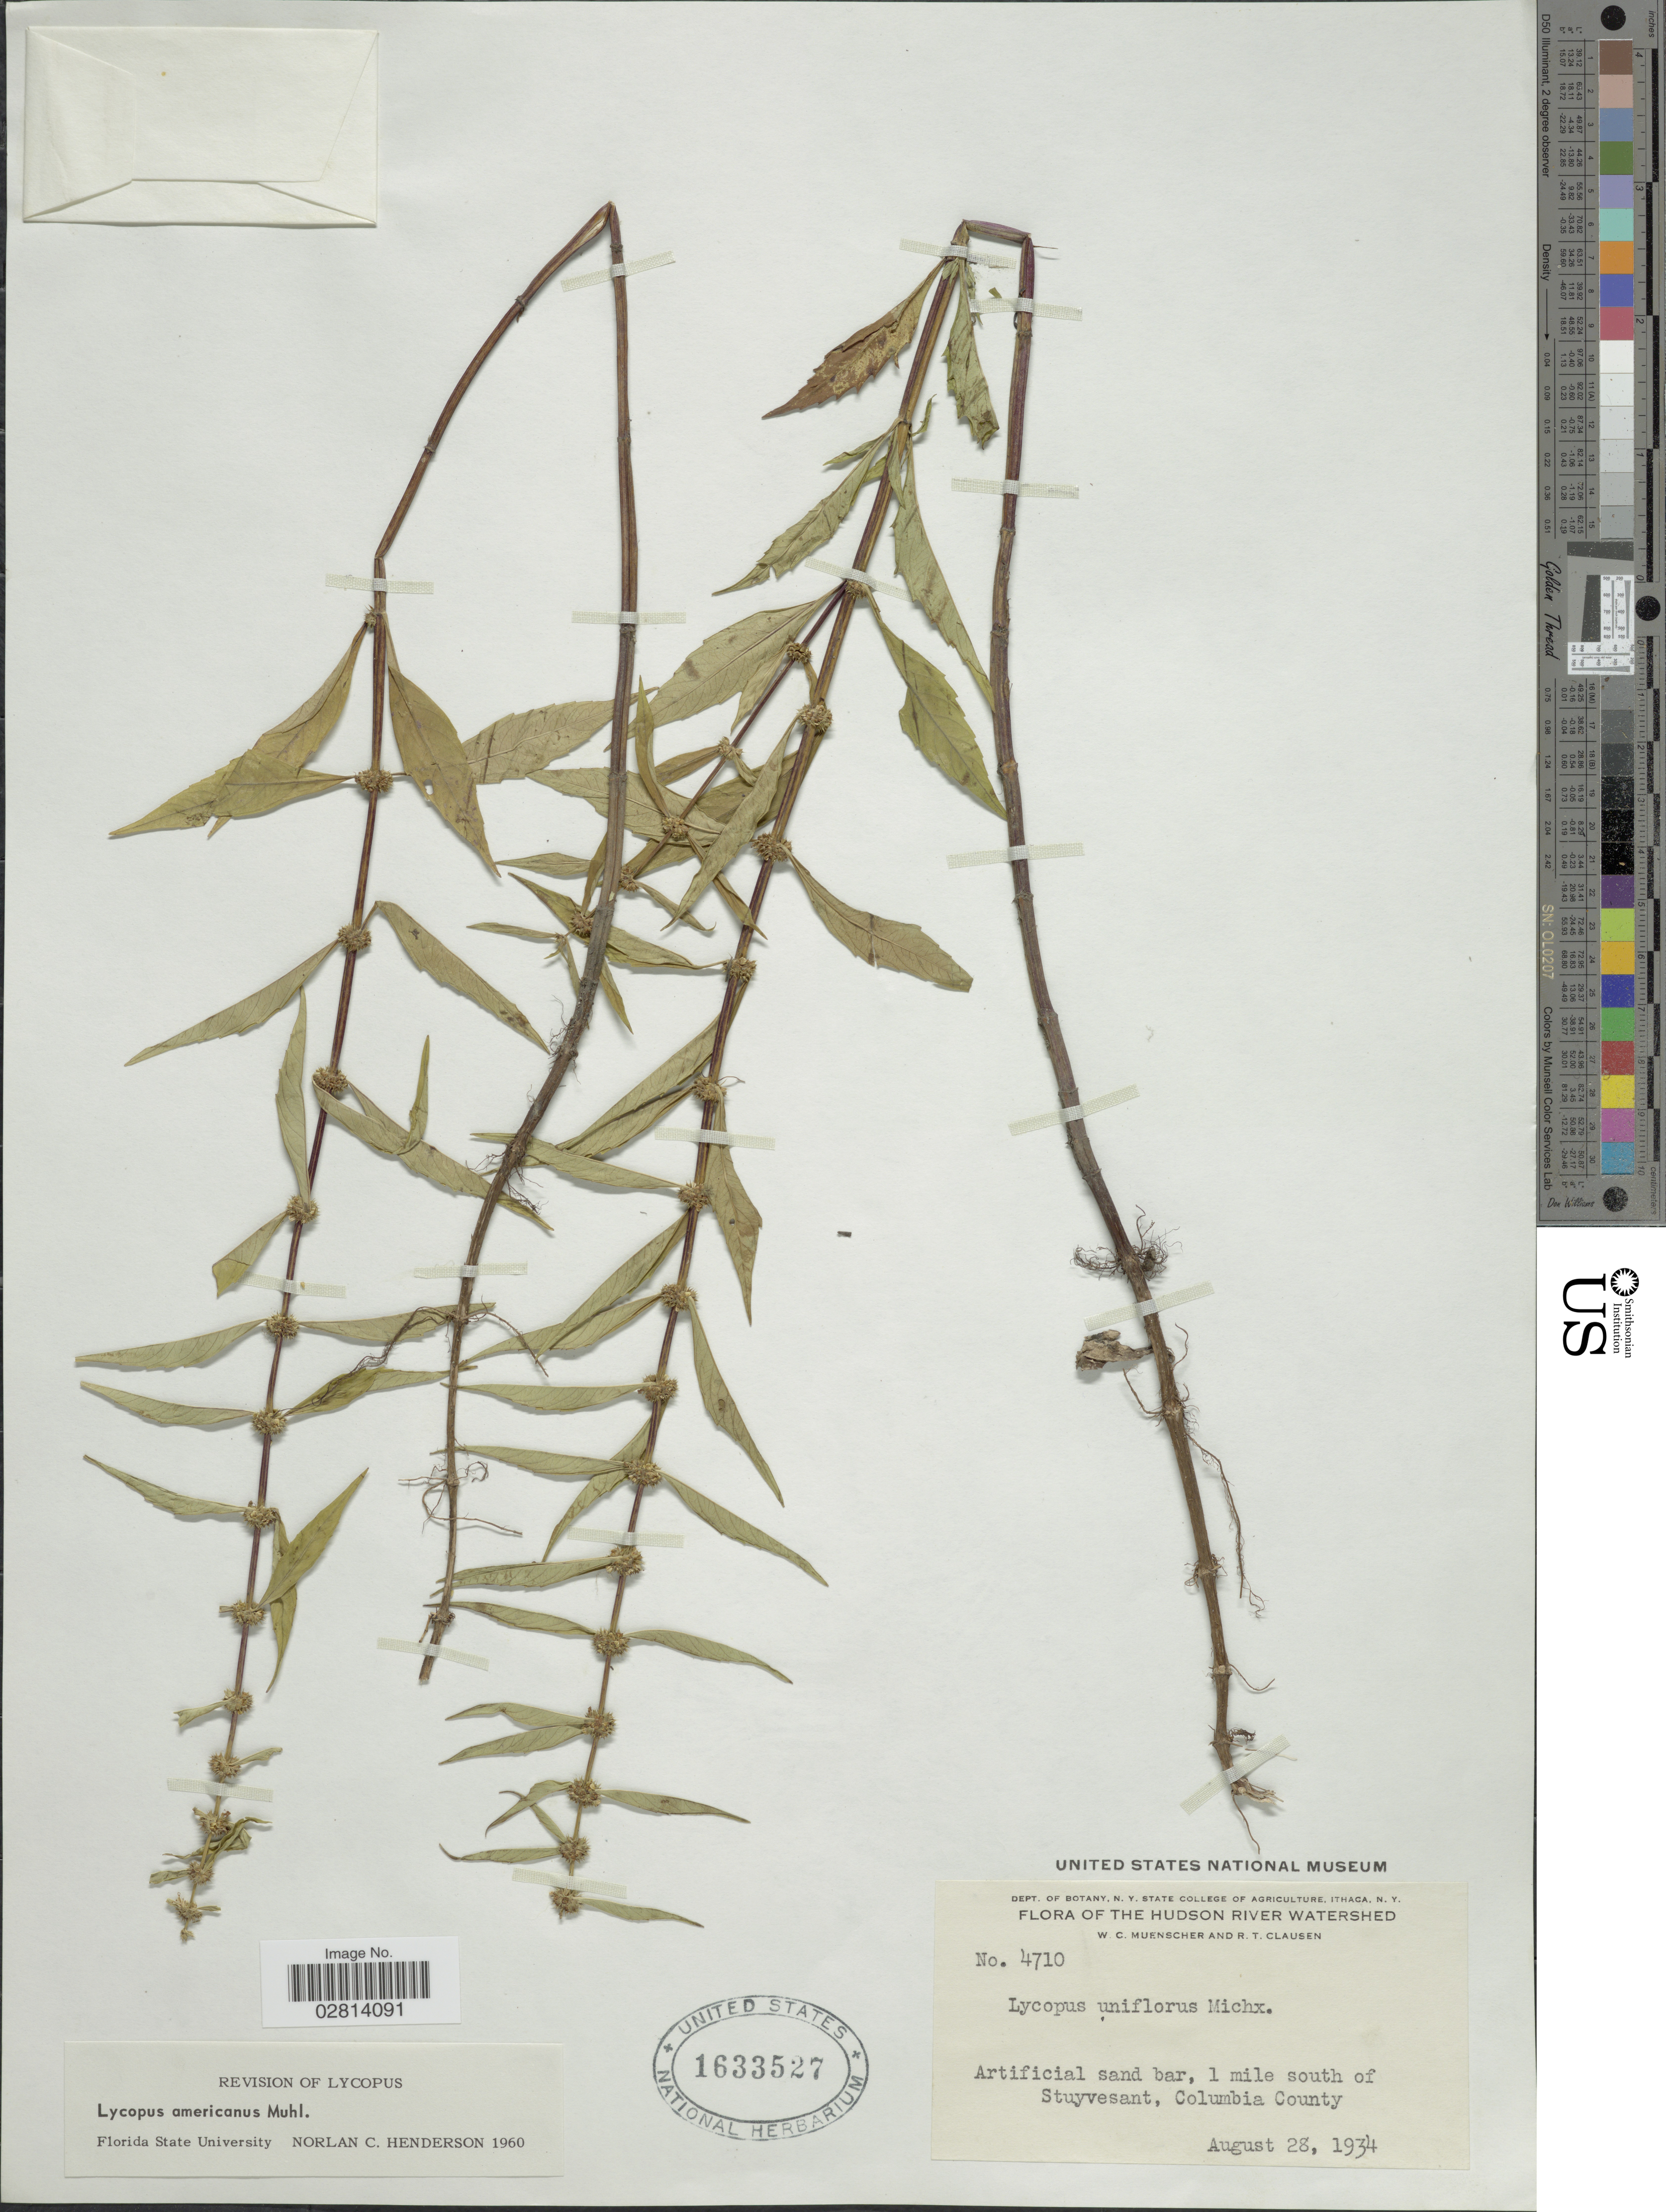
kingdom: Plantae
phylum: Tracheophyta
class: Magnoliopsida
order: Lamiales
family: Lamiaceae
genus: Lycopus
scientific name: Lycopus americanus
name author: Muhl. ex W.P.C. Barton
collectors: W. Muenscher & R. T. Clausen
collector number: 4710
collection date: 1934-08-28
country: United States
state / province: New York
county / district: Columbia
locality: The Hudson River Watershed, Artificial sand bar, 1 mile south of Stuyvesant, Columbia County.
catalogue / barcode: US 1633527